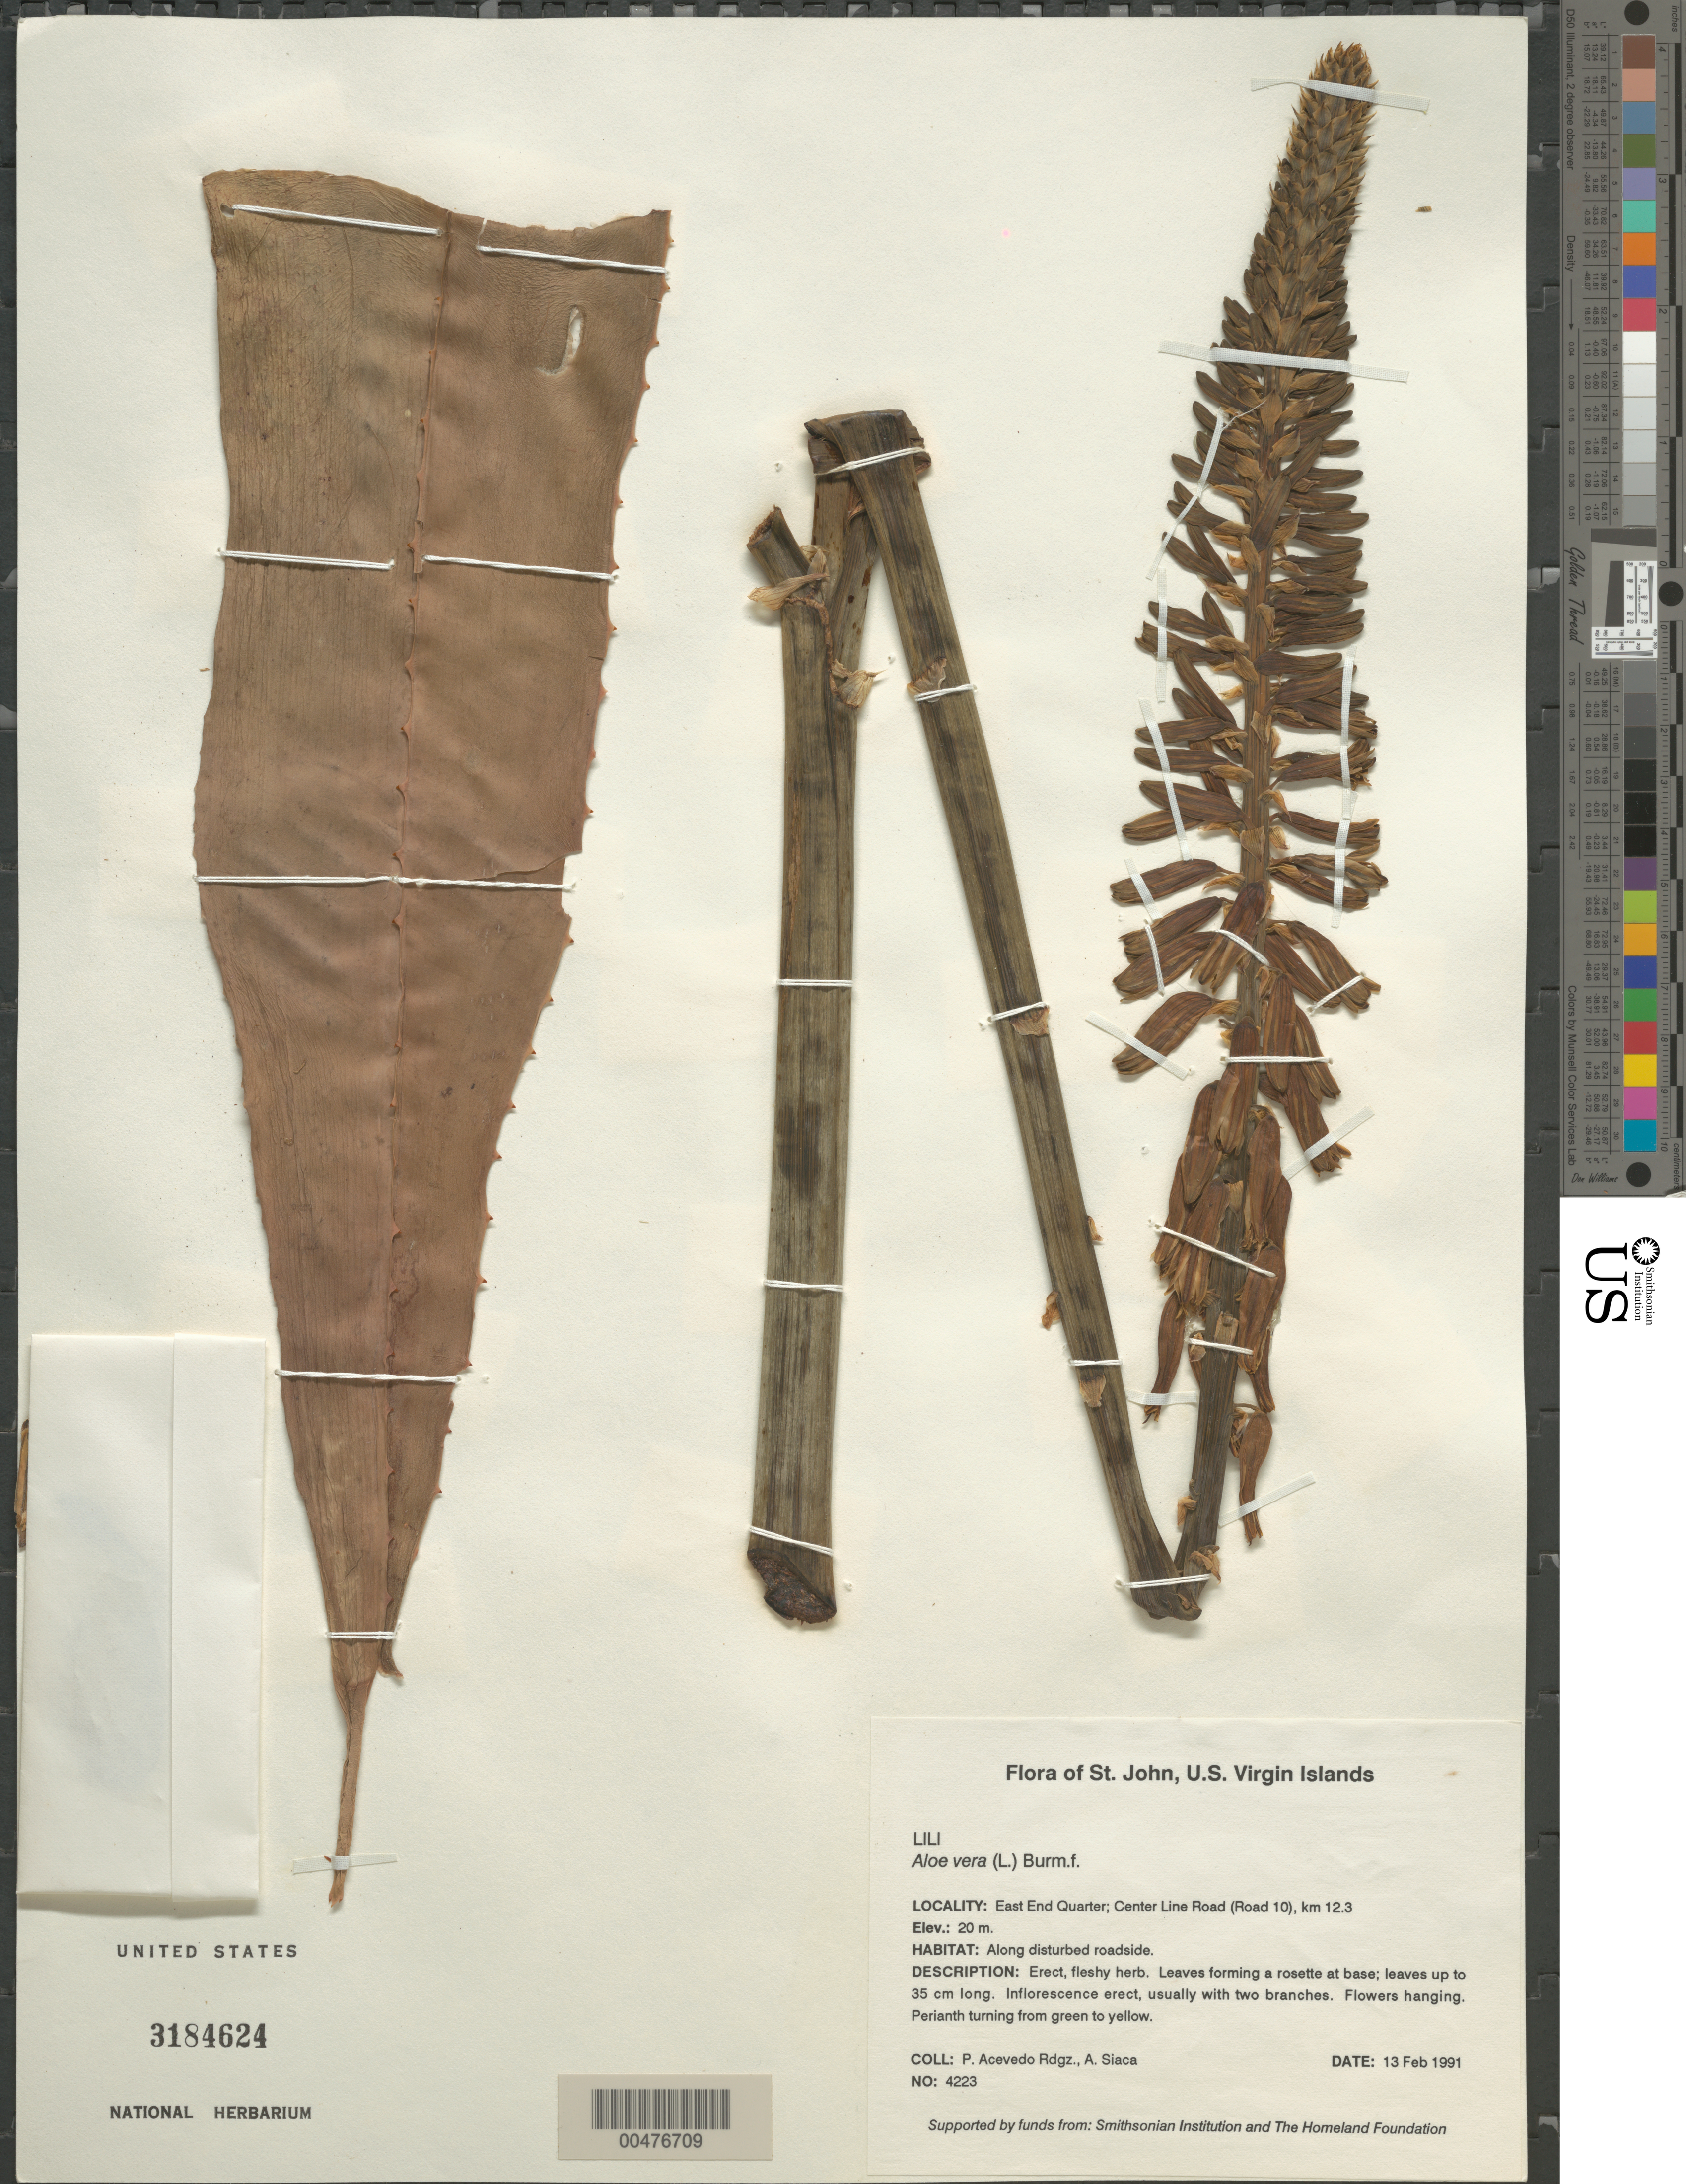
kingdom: Plantae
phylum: Tracheophyta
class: Liliopsida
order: Asparagales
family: Asphodelaceae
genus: Aloe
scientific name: Aloe vera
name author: L.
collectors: P. Acevedo-Rodr. & A. Siaca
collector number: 4223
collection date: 1991-02-13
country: U.S. Virgin Islands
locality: St. John. East End Quarter; Center Line Road (Road 10), km 12.3.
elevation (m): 20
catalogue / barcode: US 3184624